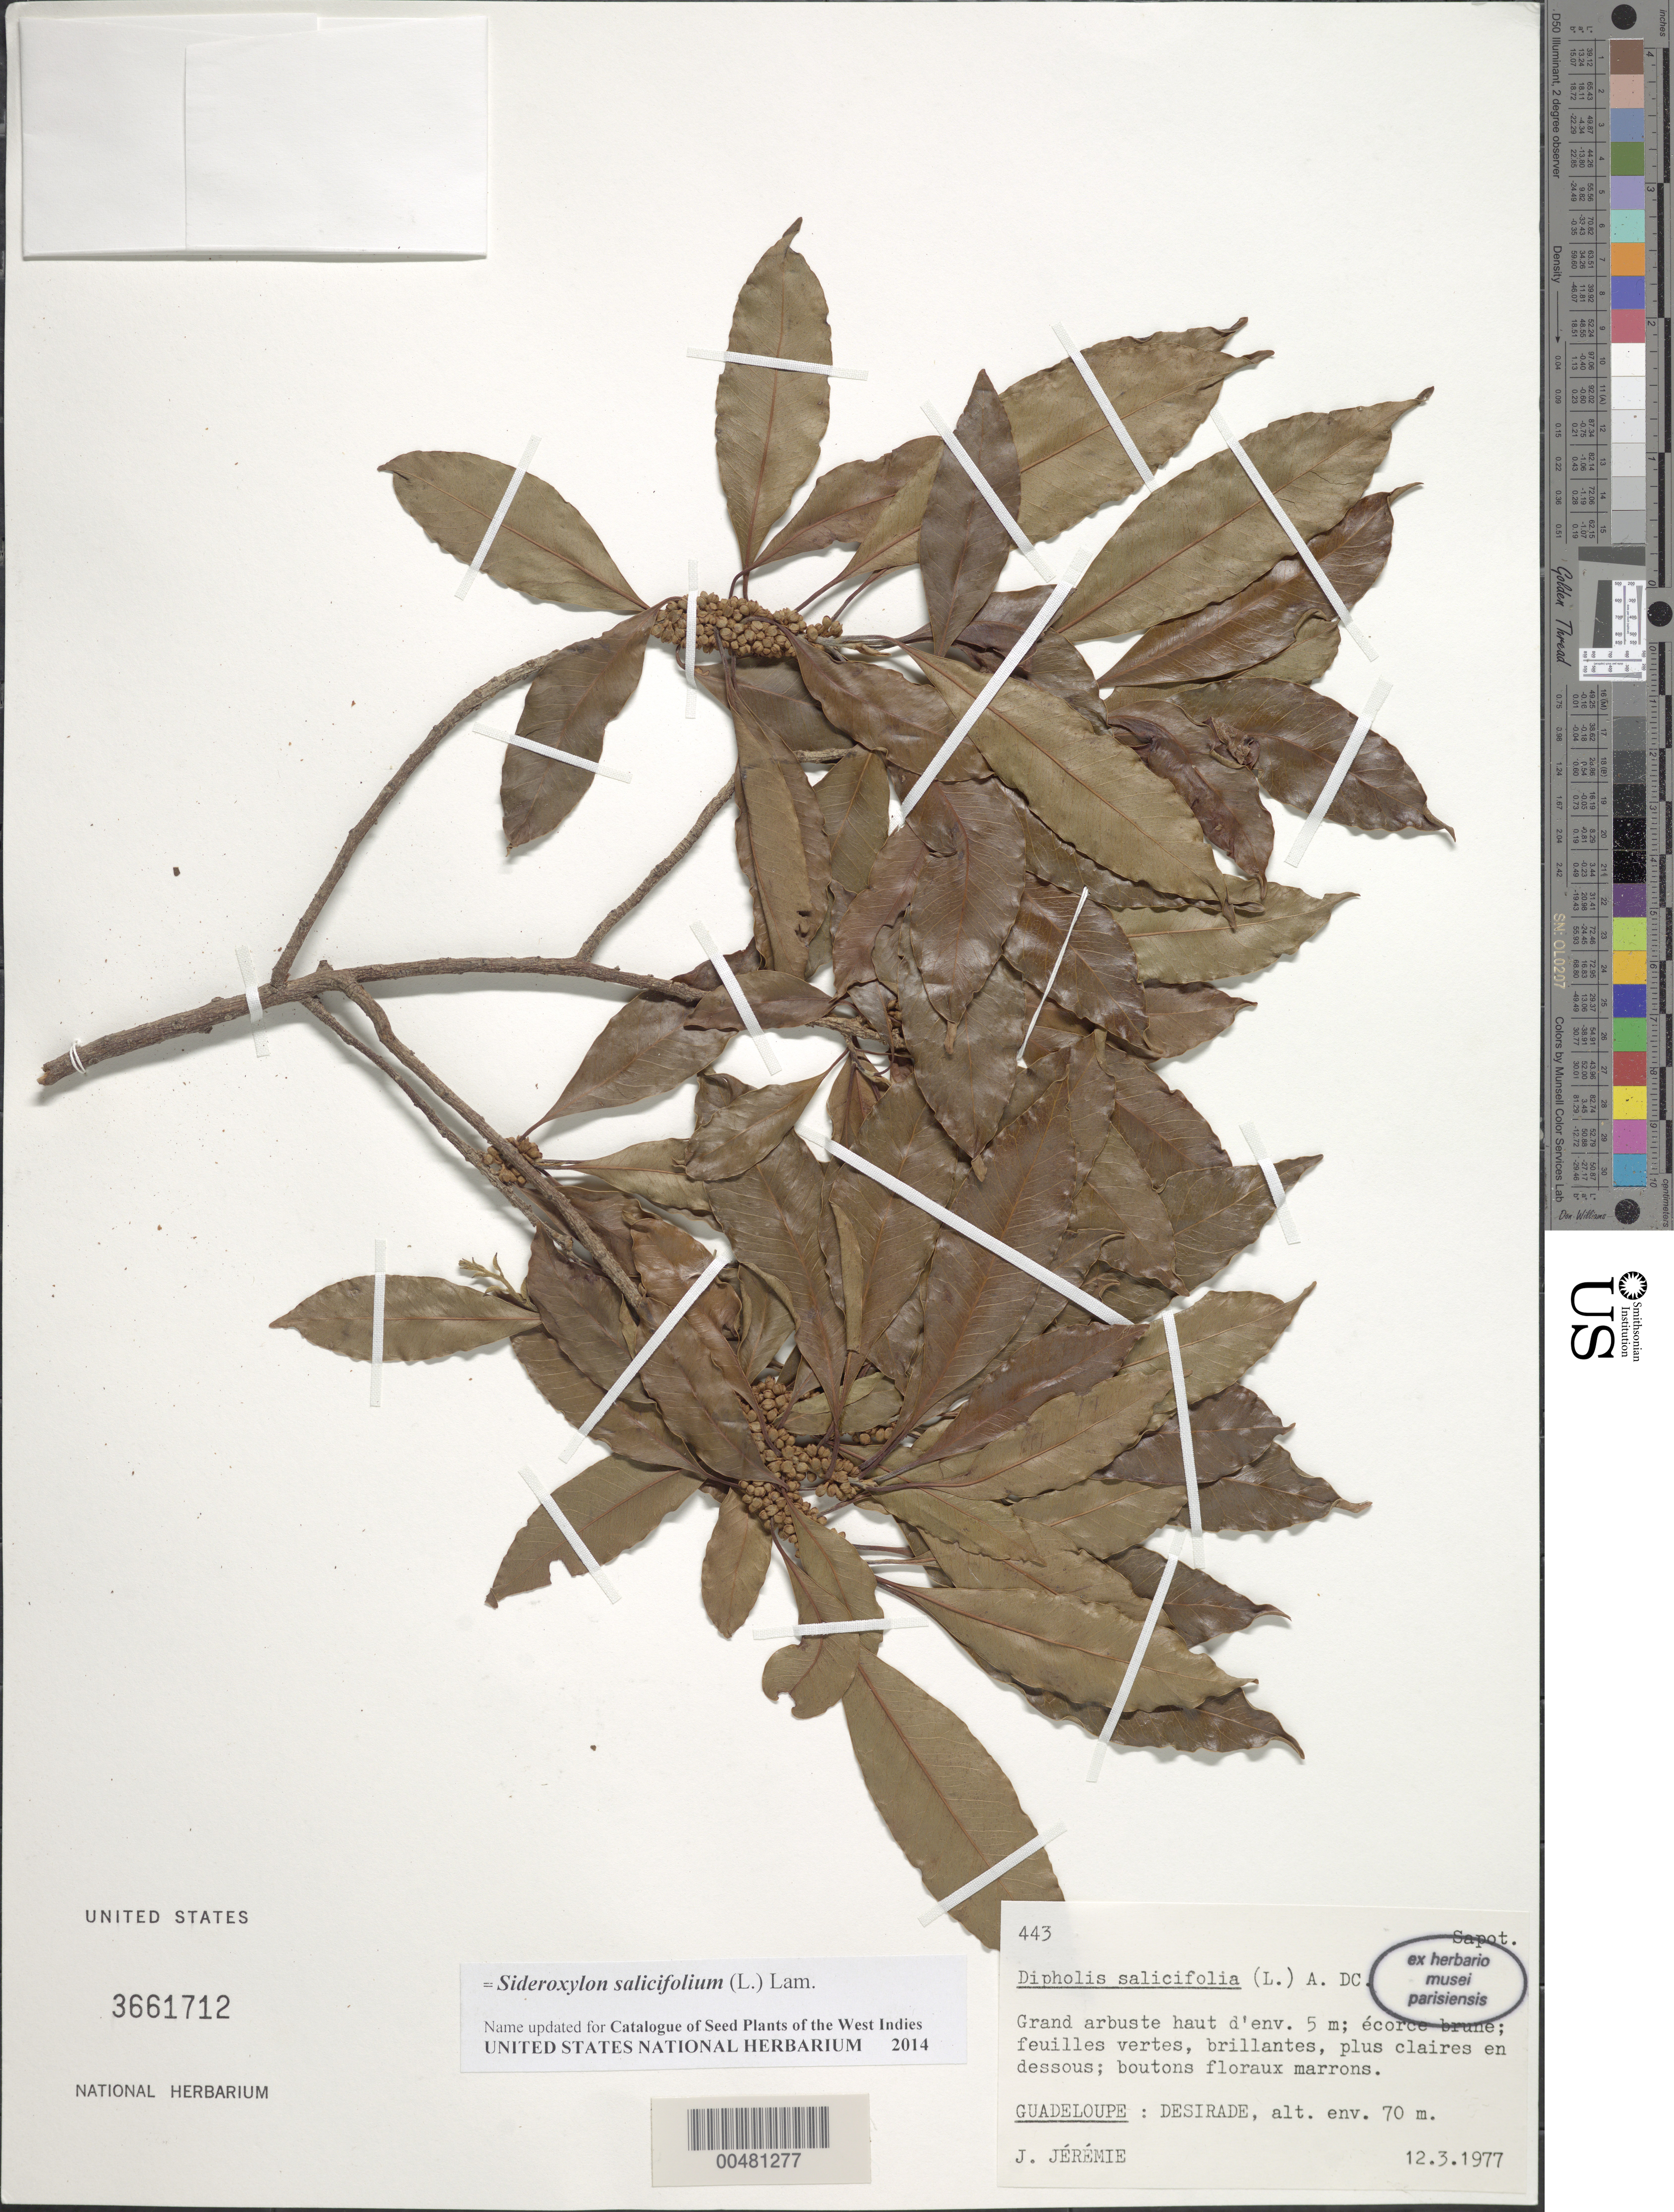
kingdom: Plantae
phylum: Tracheophyta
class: Magnoliopsida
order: Ericales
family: Sapotaceae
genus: Sideroxylon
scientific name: Sideroxylon salicifolium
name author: (L.) Lam.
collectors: J. Jérémie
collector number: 443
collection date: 1977-03-12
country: Guadeloupe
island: La Désirade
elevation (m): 70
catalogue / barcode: US 3661712